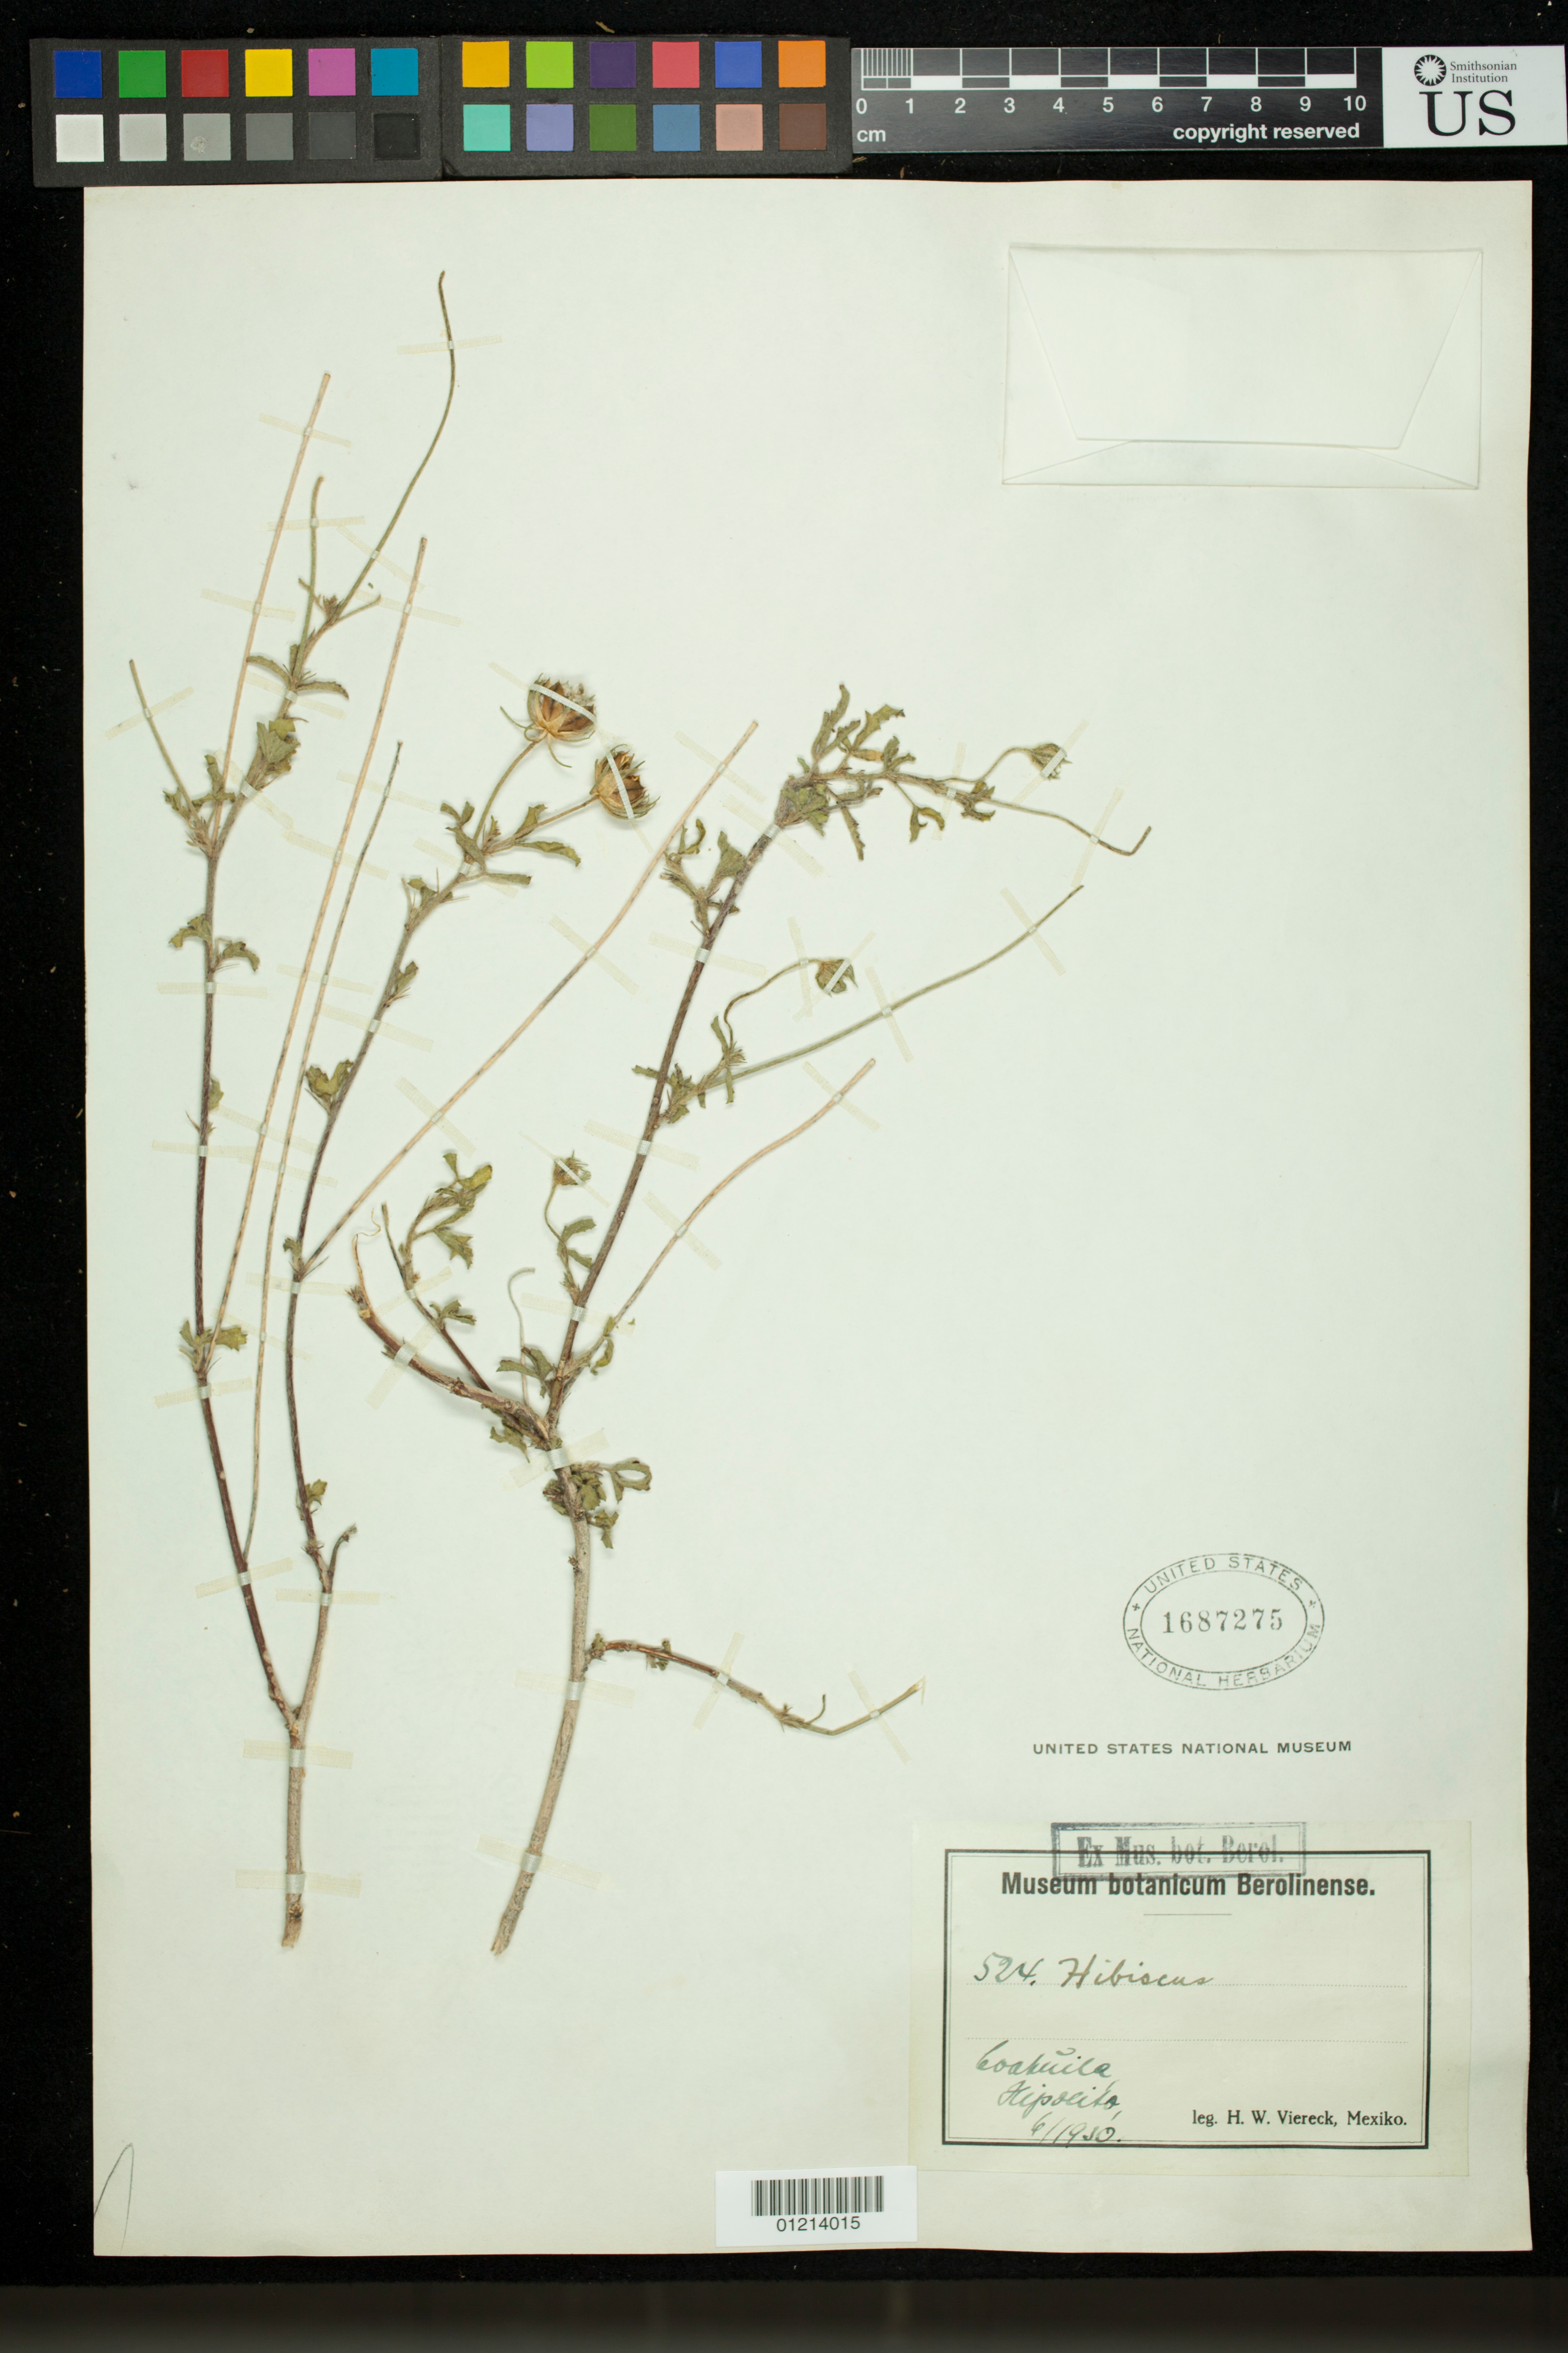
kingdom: Plantae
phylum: Tracheophyta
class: Magnoliopsida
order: Malvales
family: Malvaceae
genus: Hibiscus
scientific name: Hibiscus coulteri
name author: Harv. ex A. Gray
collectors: H. W. Viereck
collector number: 524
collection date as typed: Jun 1930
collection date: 1930-06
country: Mexico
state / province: Coahuila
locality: Coahuila, Hipolito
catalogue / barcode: US 1687275